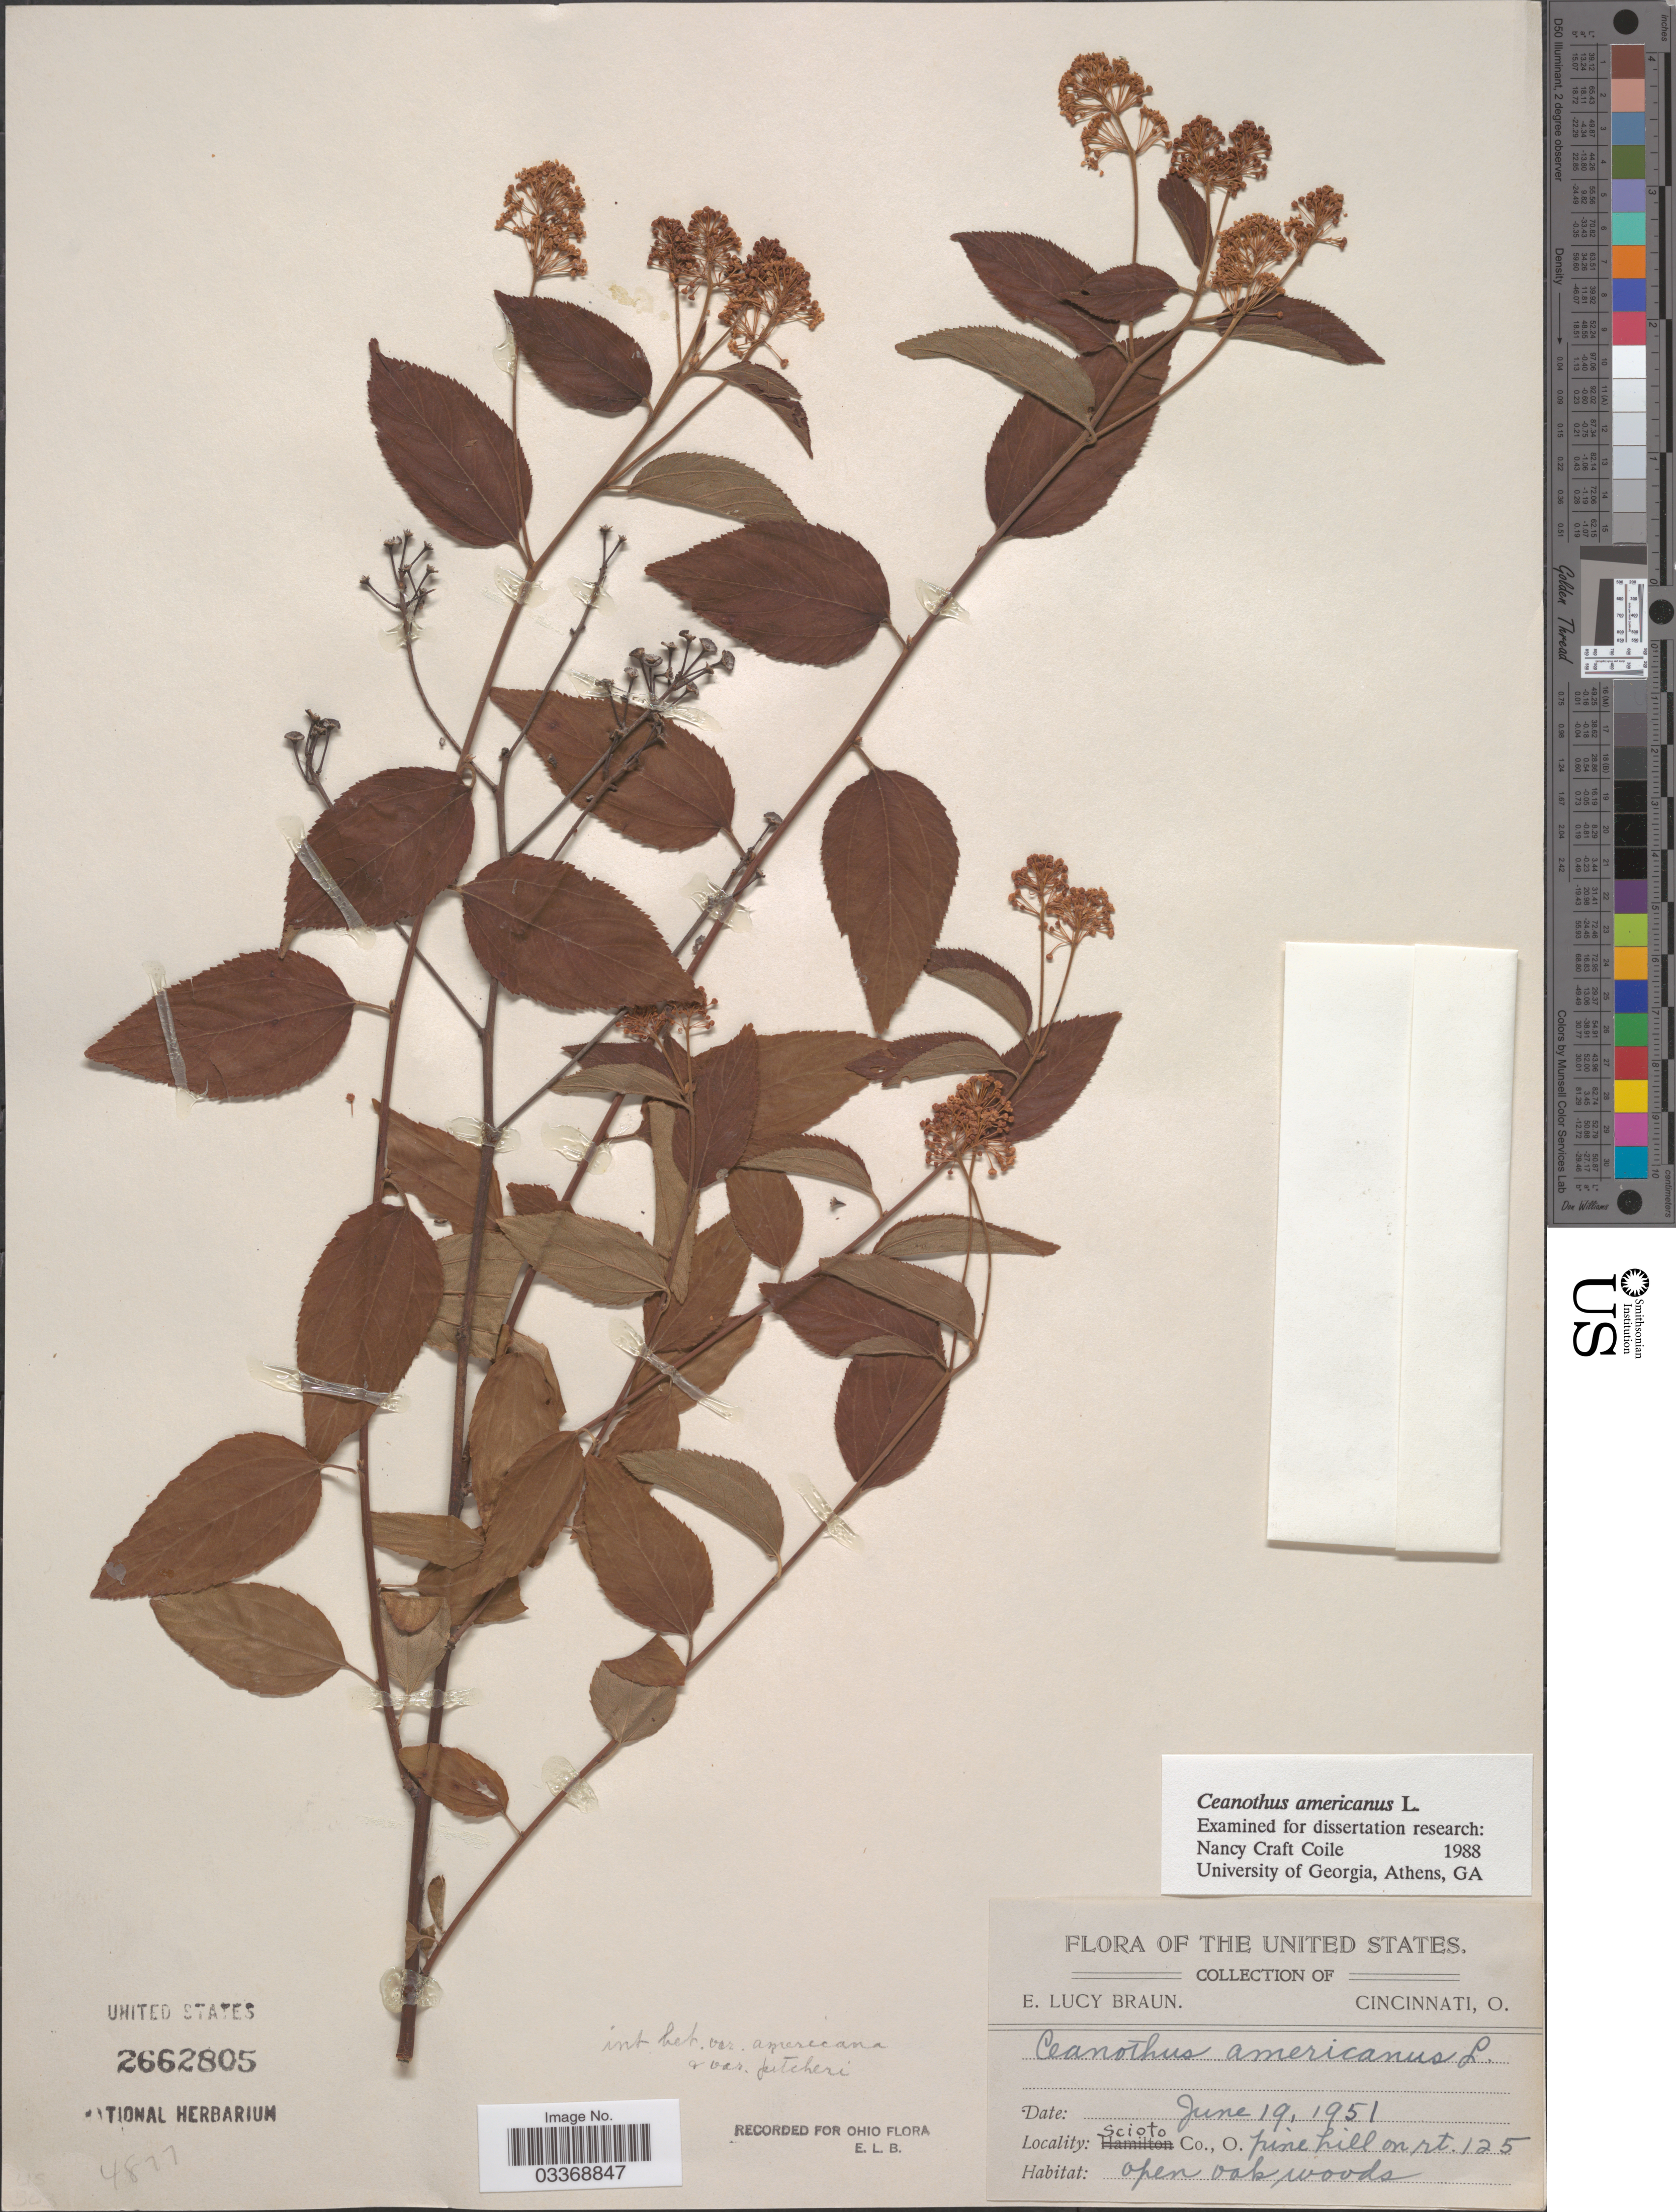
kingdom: Plantae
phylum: Tracheophyta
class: Magnoliopsida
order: Rosales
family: Rhamnaceae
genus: Ceanothus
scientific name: Ceanothus americanus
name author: L.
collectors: E. L. Braun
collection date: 1951-06-19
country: United States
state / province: Ohio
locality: Scioto Co. Pine hill on rt. 125.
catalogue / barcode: US 2662805